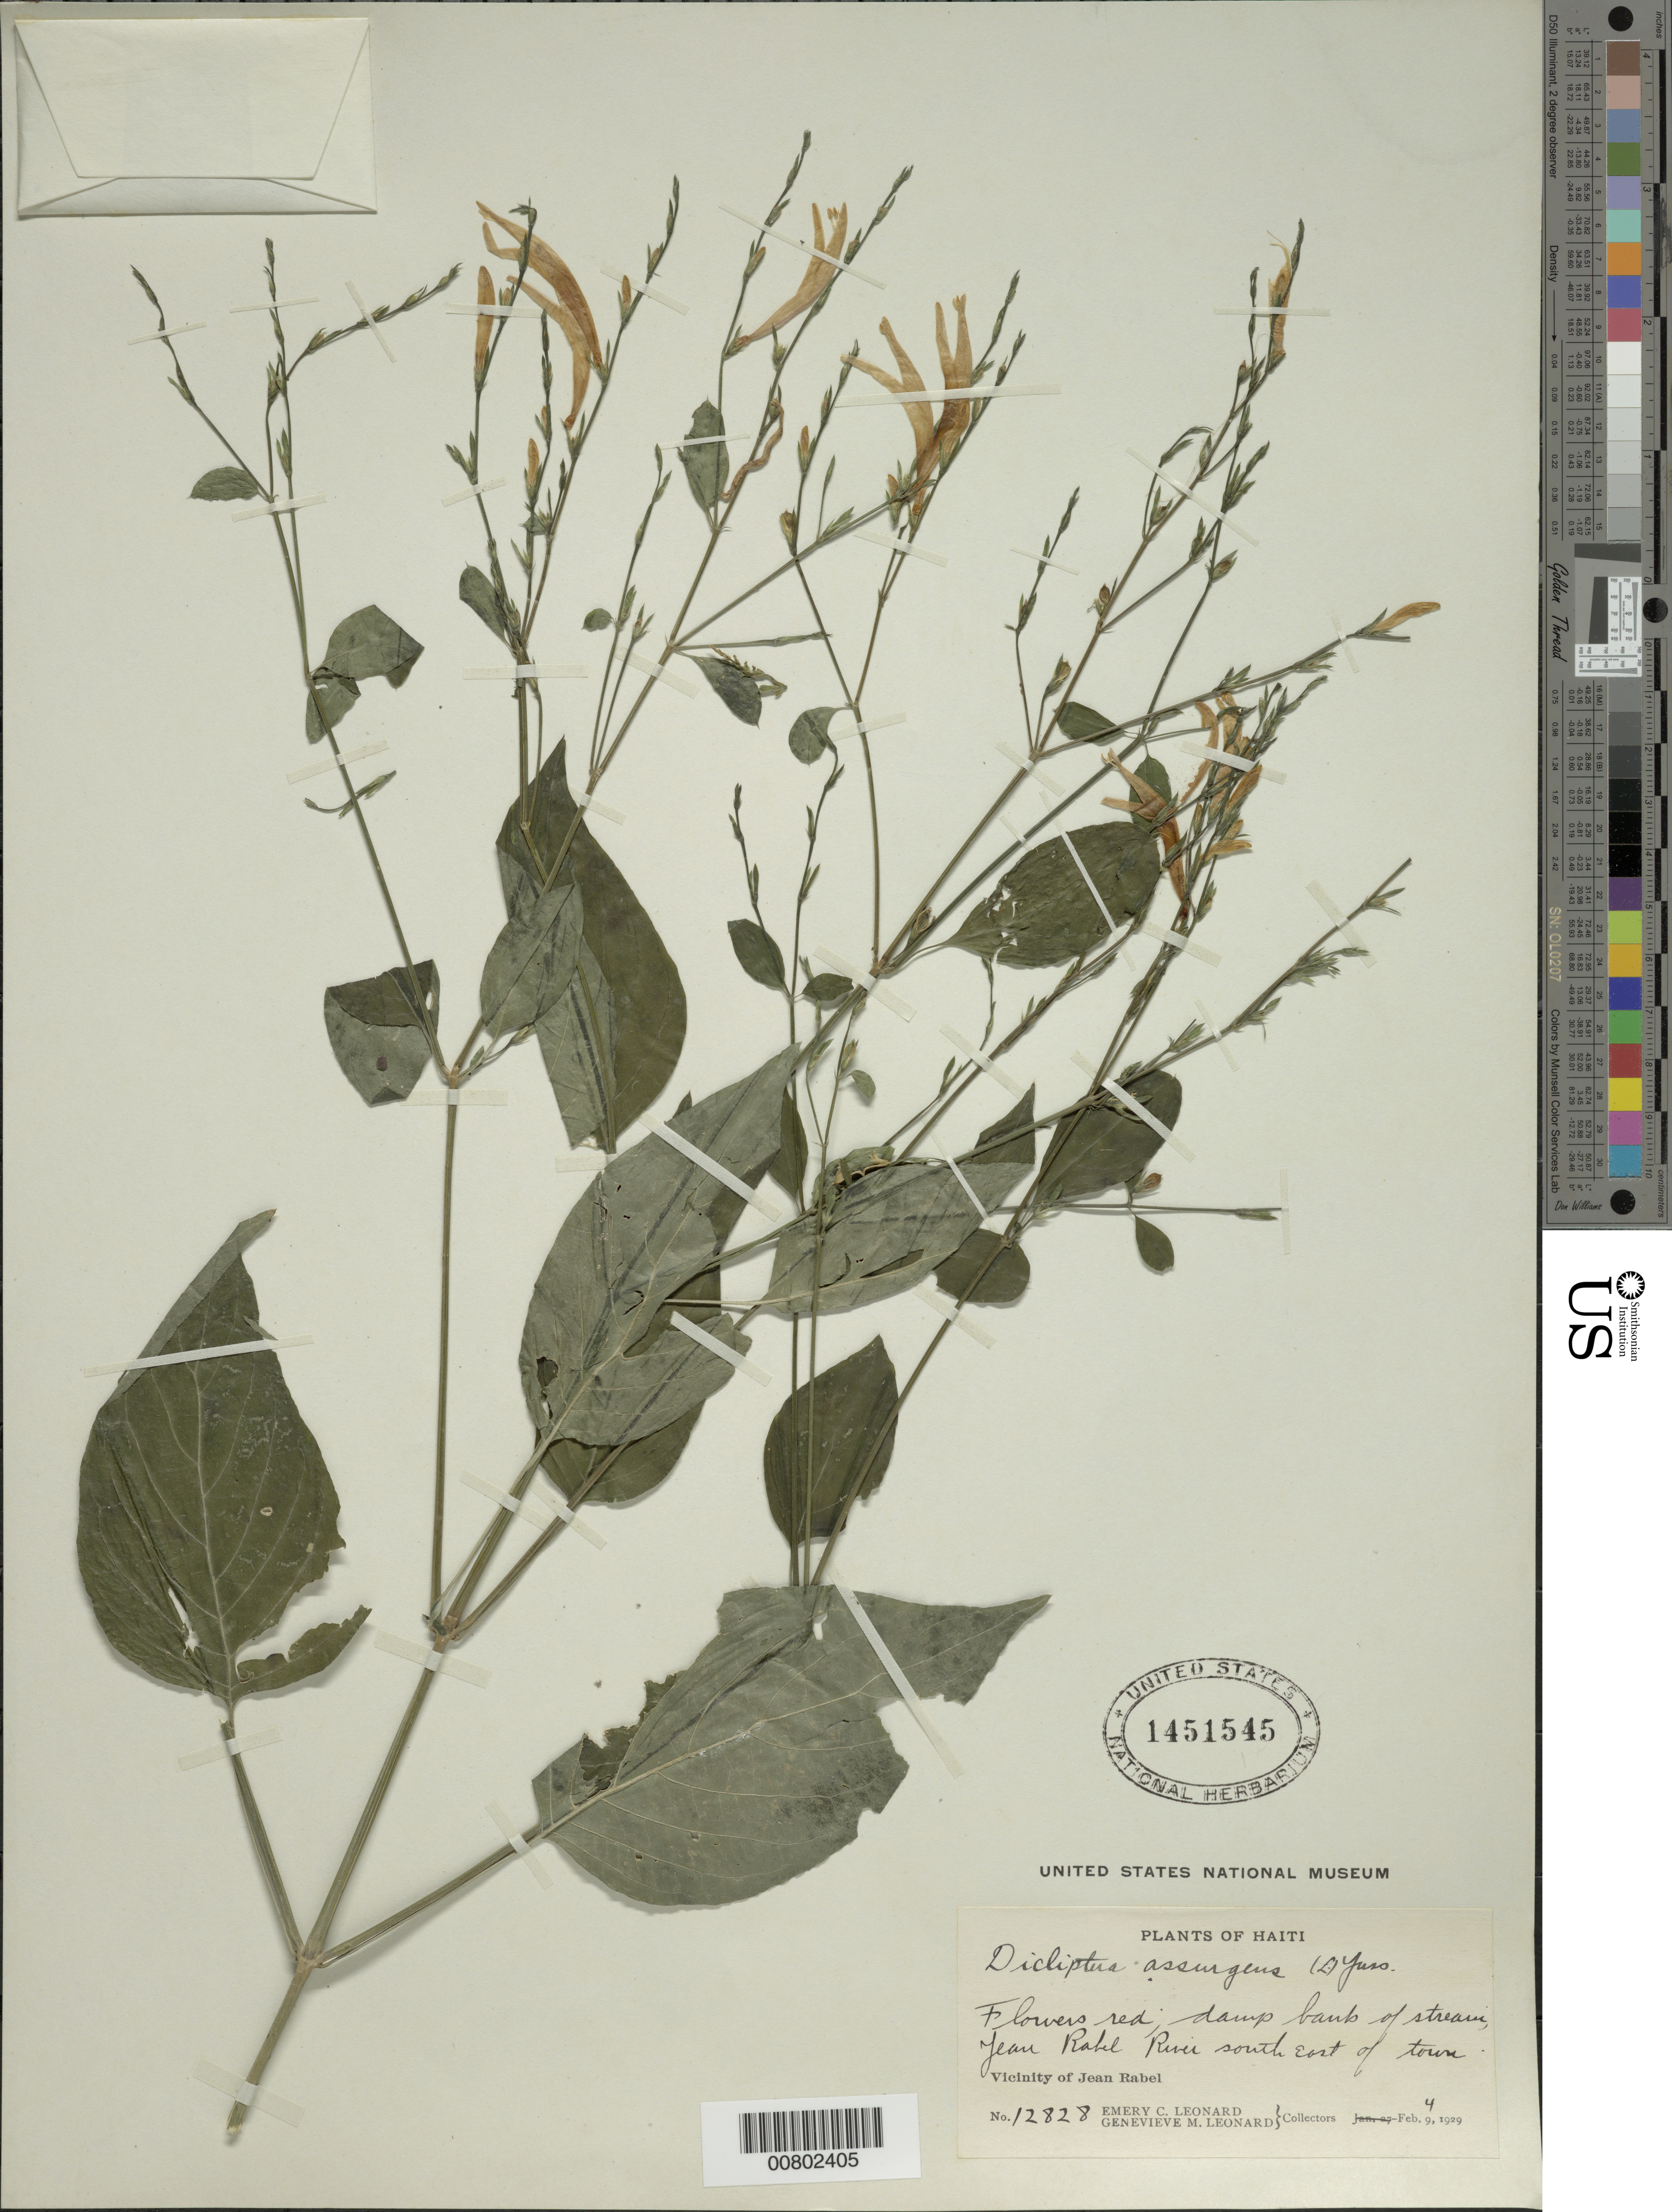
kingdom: Plantae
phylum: Tracheophyta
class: Magnoliopsida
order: Lamiales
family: Acanthaceae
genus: Dicliptera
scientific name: Dicliptera sexangularis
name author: (L.) Juss.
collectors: E. C. Leonard & G. M. Leonard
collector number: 12828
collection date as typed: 04 Feb 1929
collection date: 1929-02-04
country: Haiti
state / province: Nord-Ouest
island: Hispaniola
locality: Vicinity of Jean Rabel, Jean Rabel River, SE of town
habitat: Damp bank of stream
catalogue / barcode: US 1451545